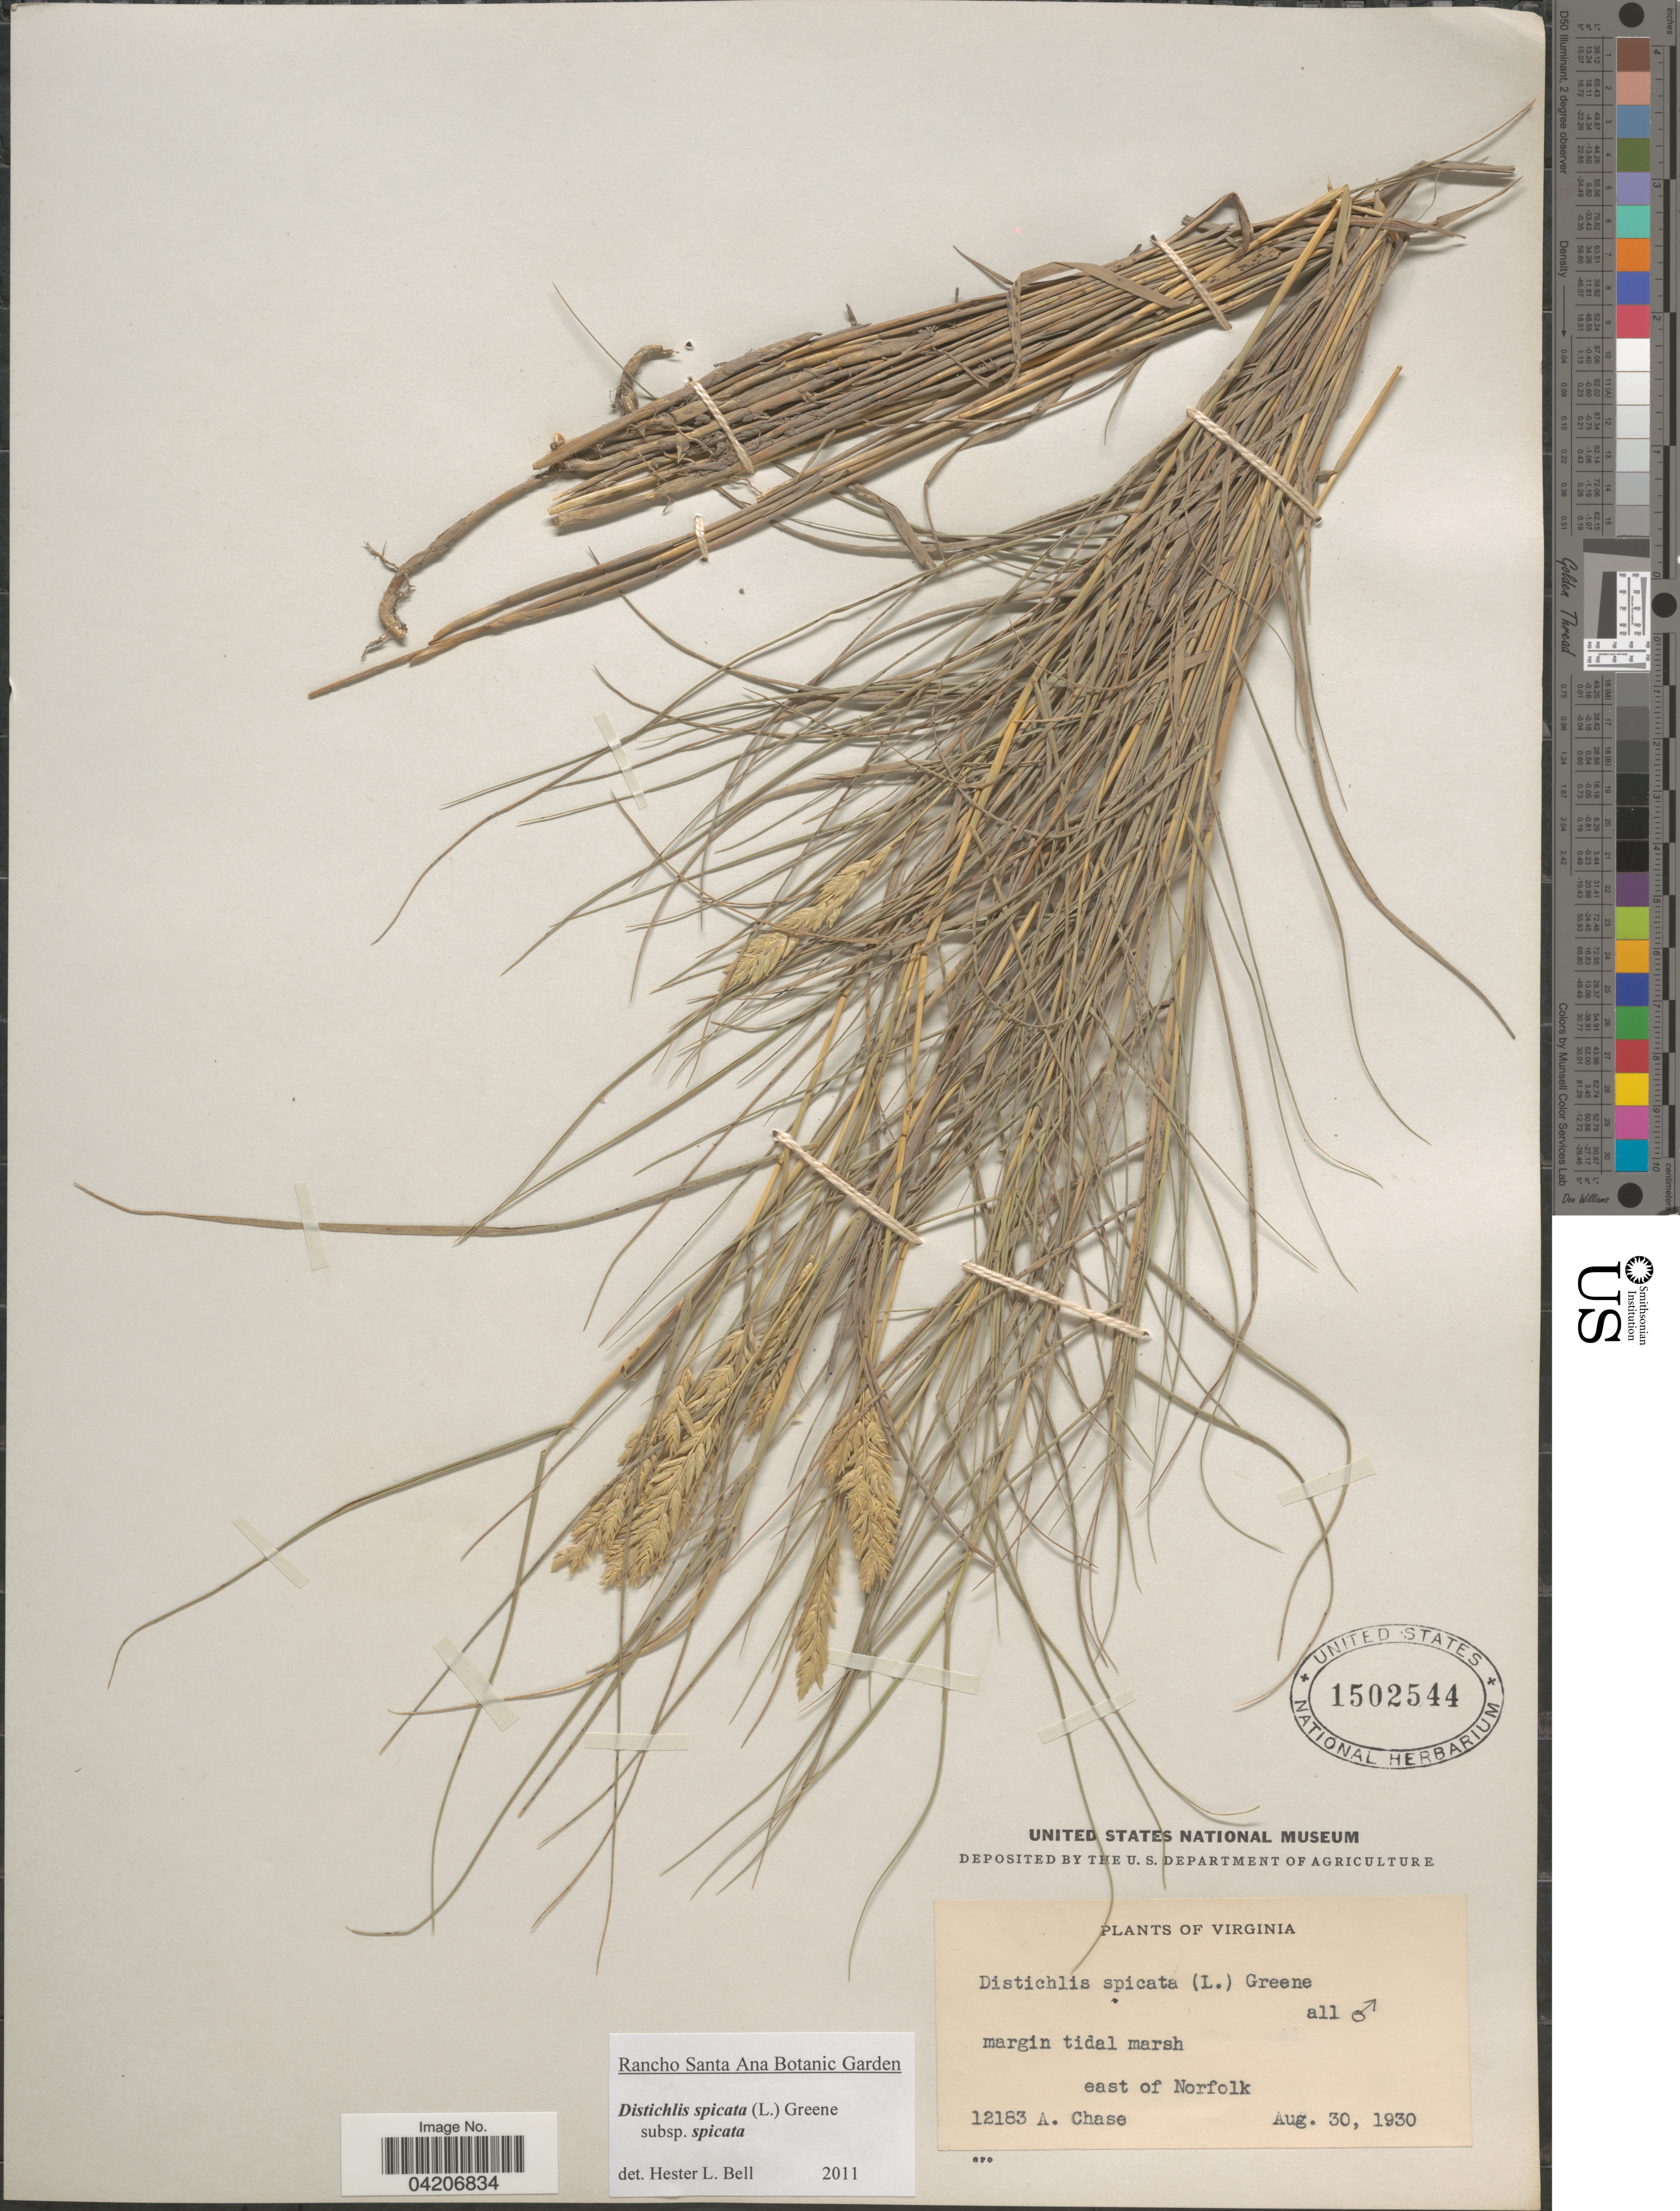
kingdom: Plantae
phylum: Tracheophyta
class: Liliopsida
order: Poales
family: Poaceae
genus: Distichlis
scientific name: Distichlis spicata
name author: (L.) Greene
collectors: A. Chase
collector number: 12183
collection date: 1930-08-30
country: United States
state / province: Virginia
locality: East of Norfolk.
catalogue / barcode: US 1502544